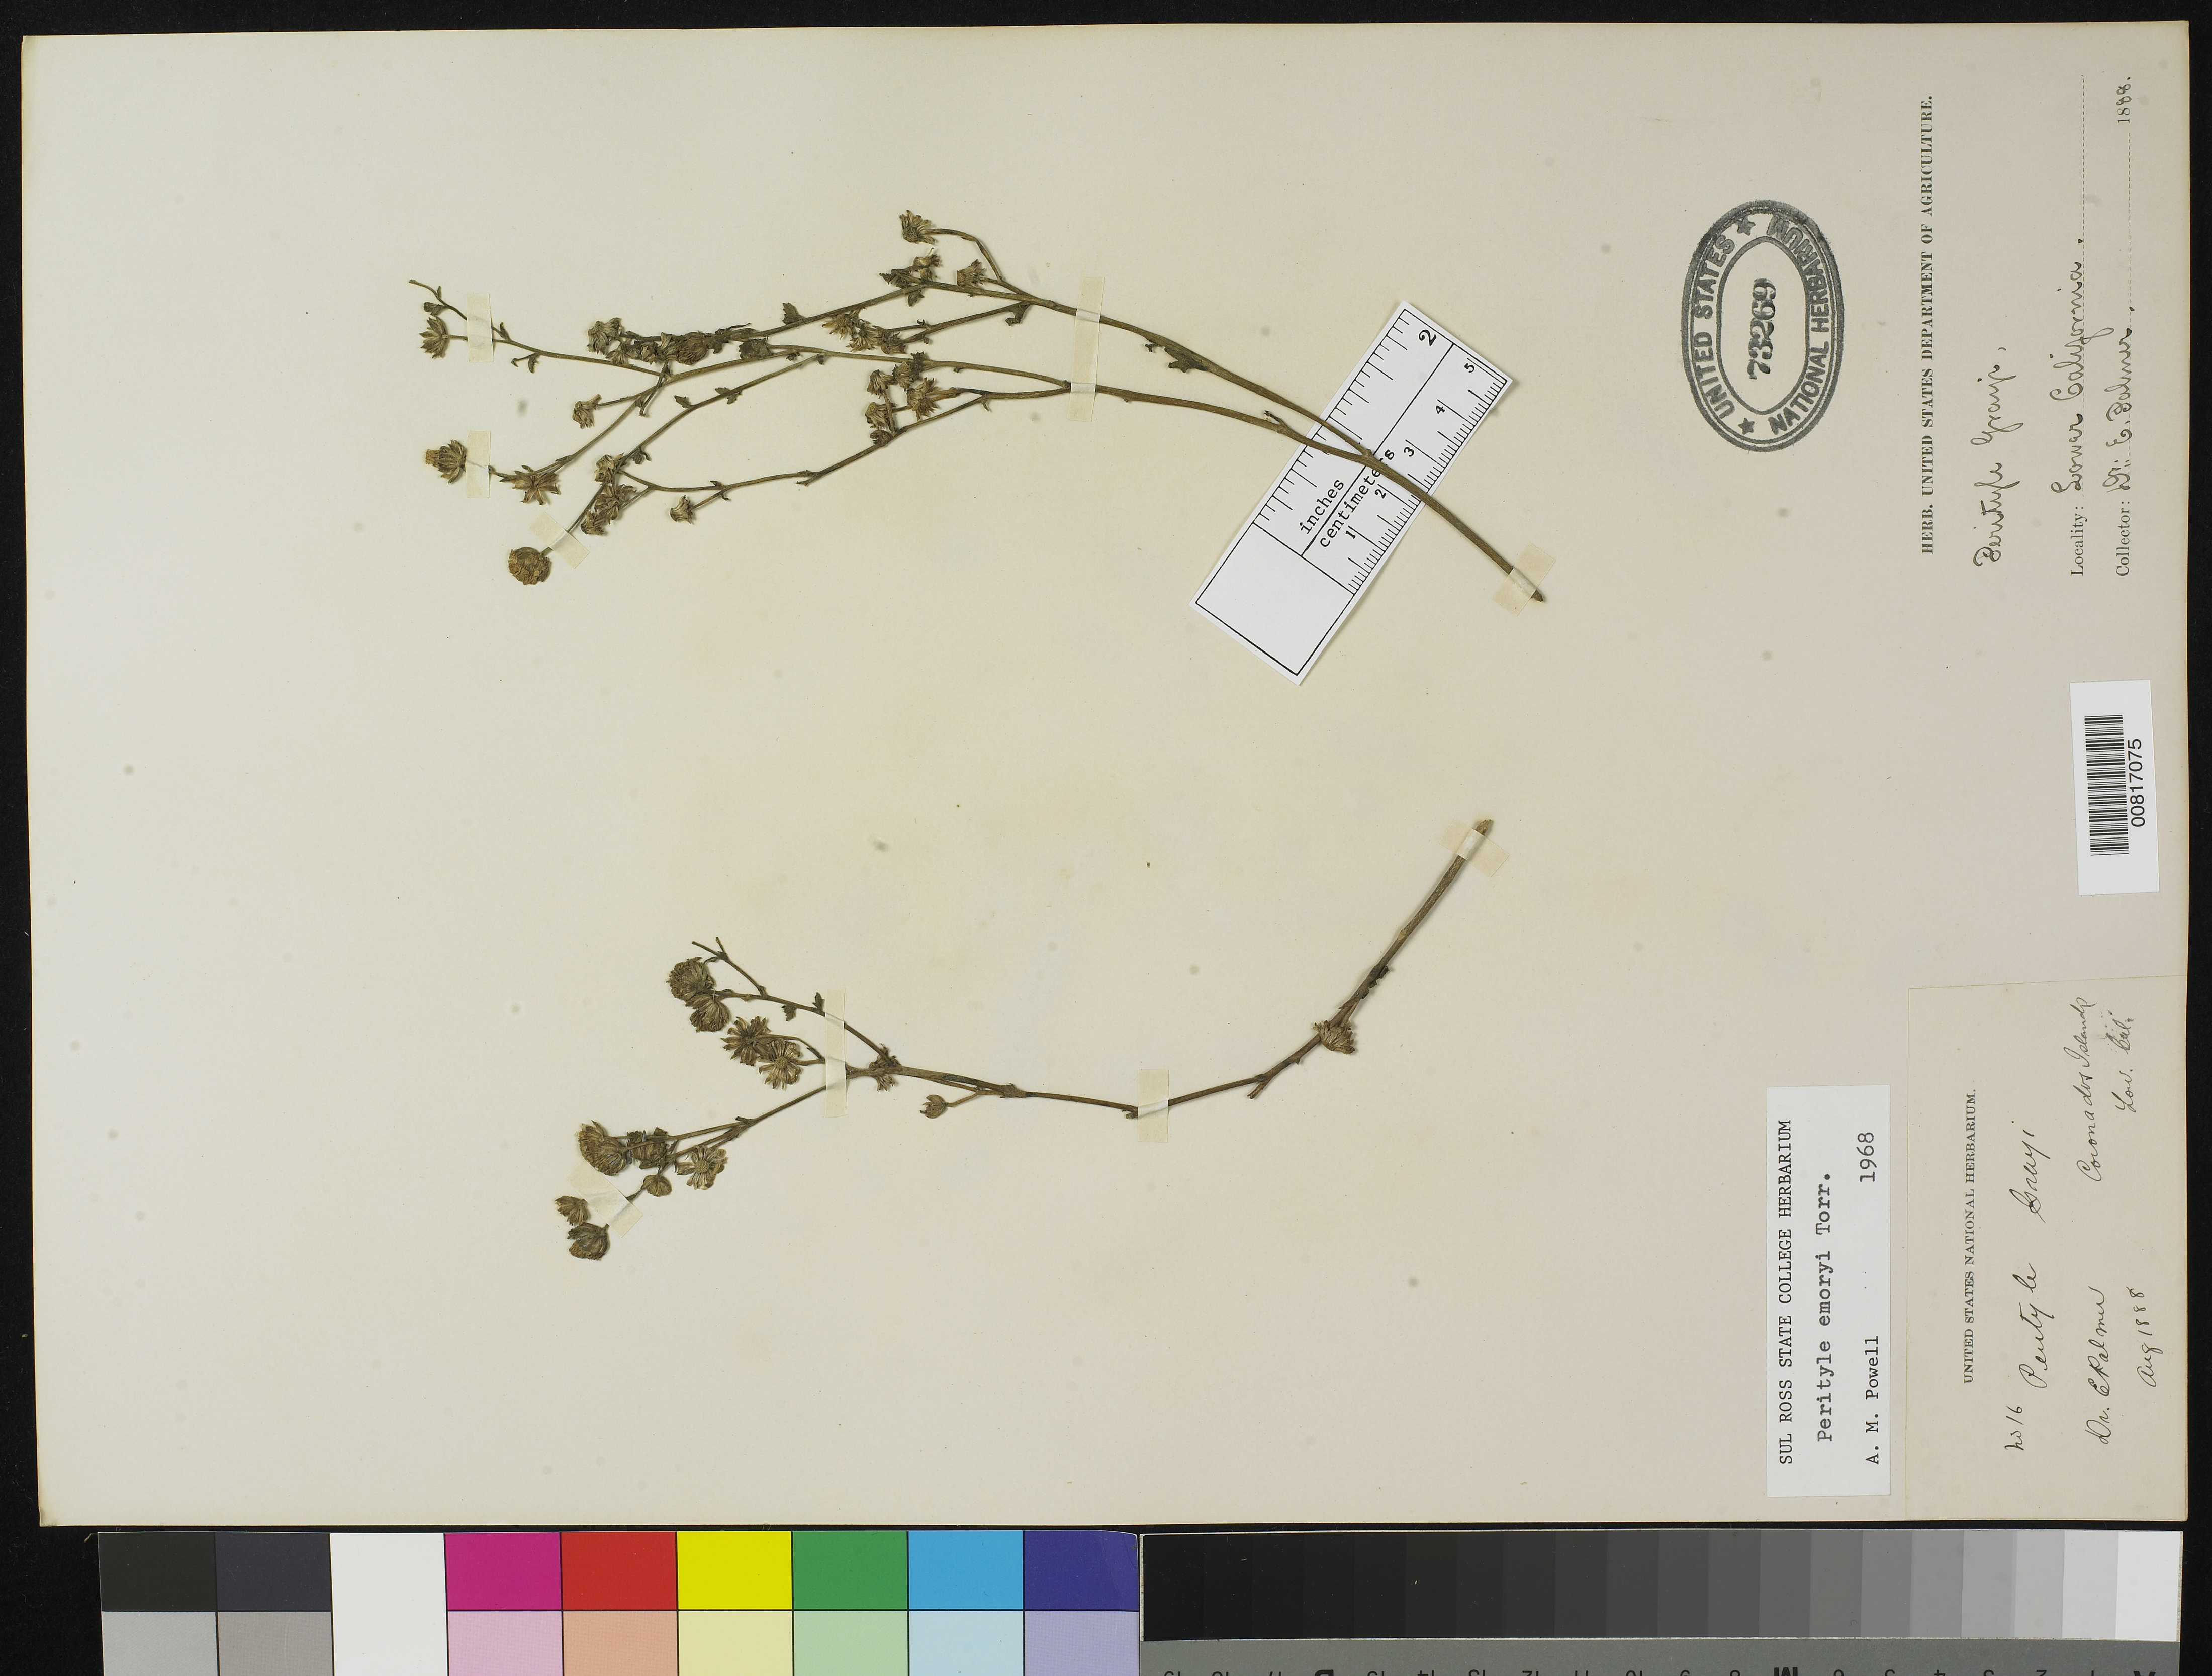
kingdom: Plantae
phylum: Tracheophyta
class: Magnoliopsida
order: Asterales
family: Asteraceae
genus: Perityle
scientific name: Perityle grayi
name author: Rose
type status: Syntype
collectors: E. Palmer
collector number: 16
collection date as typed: Aug 1888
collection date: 1888-08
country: Mexico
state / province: Baja California Norte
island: Coronado Islands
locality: Coronado Islands, Low. Cal.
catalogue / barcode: US 73269